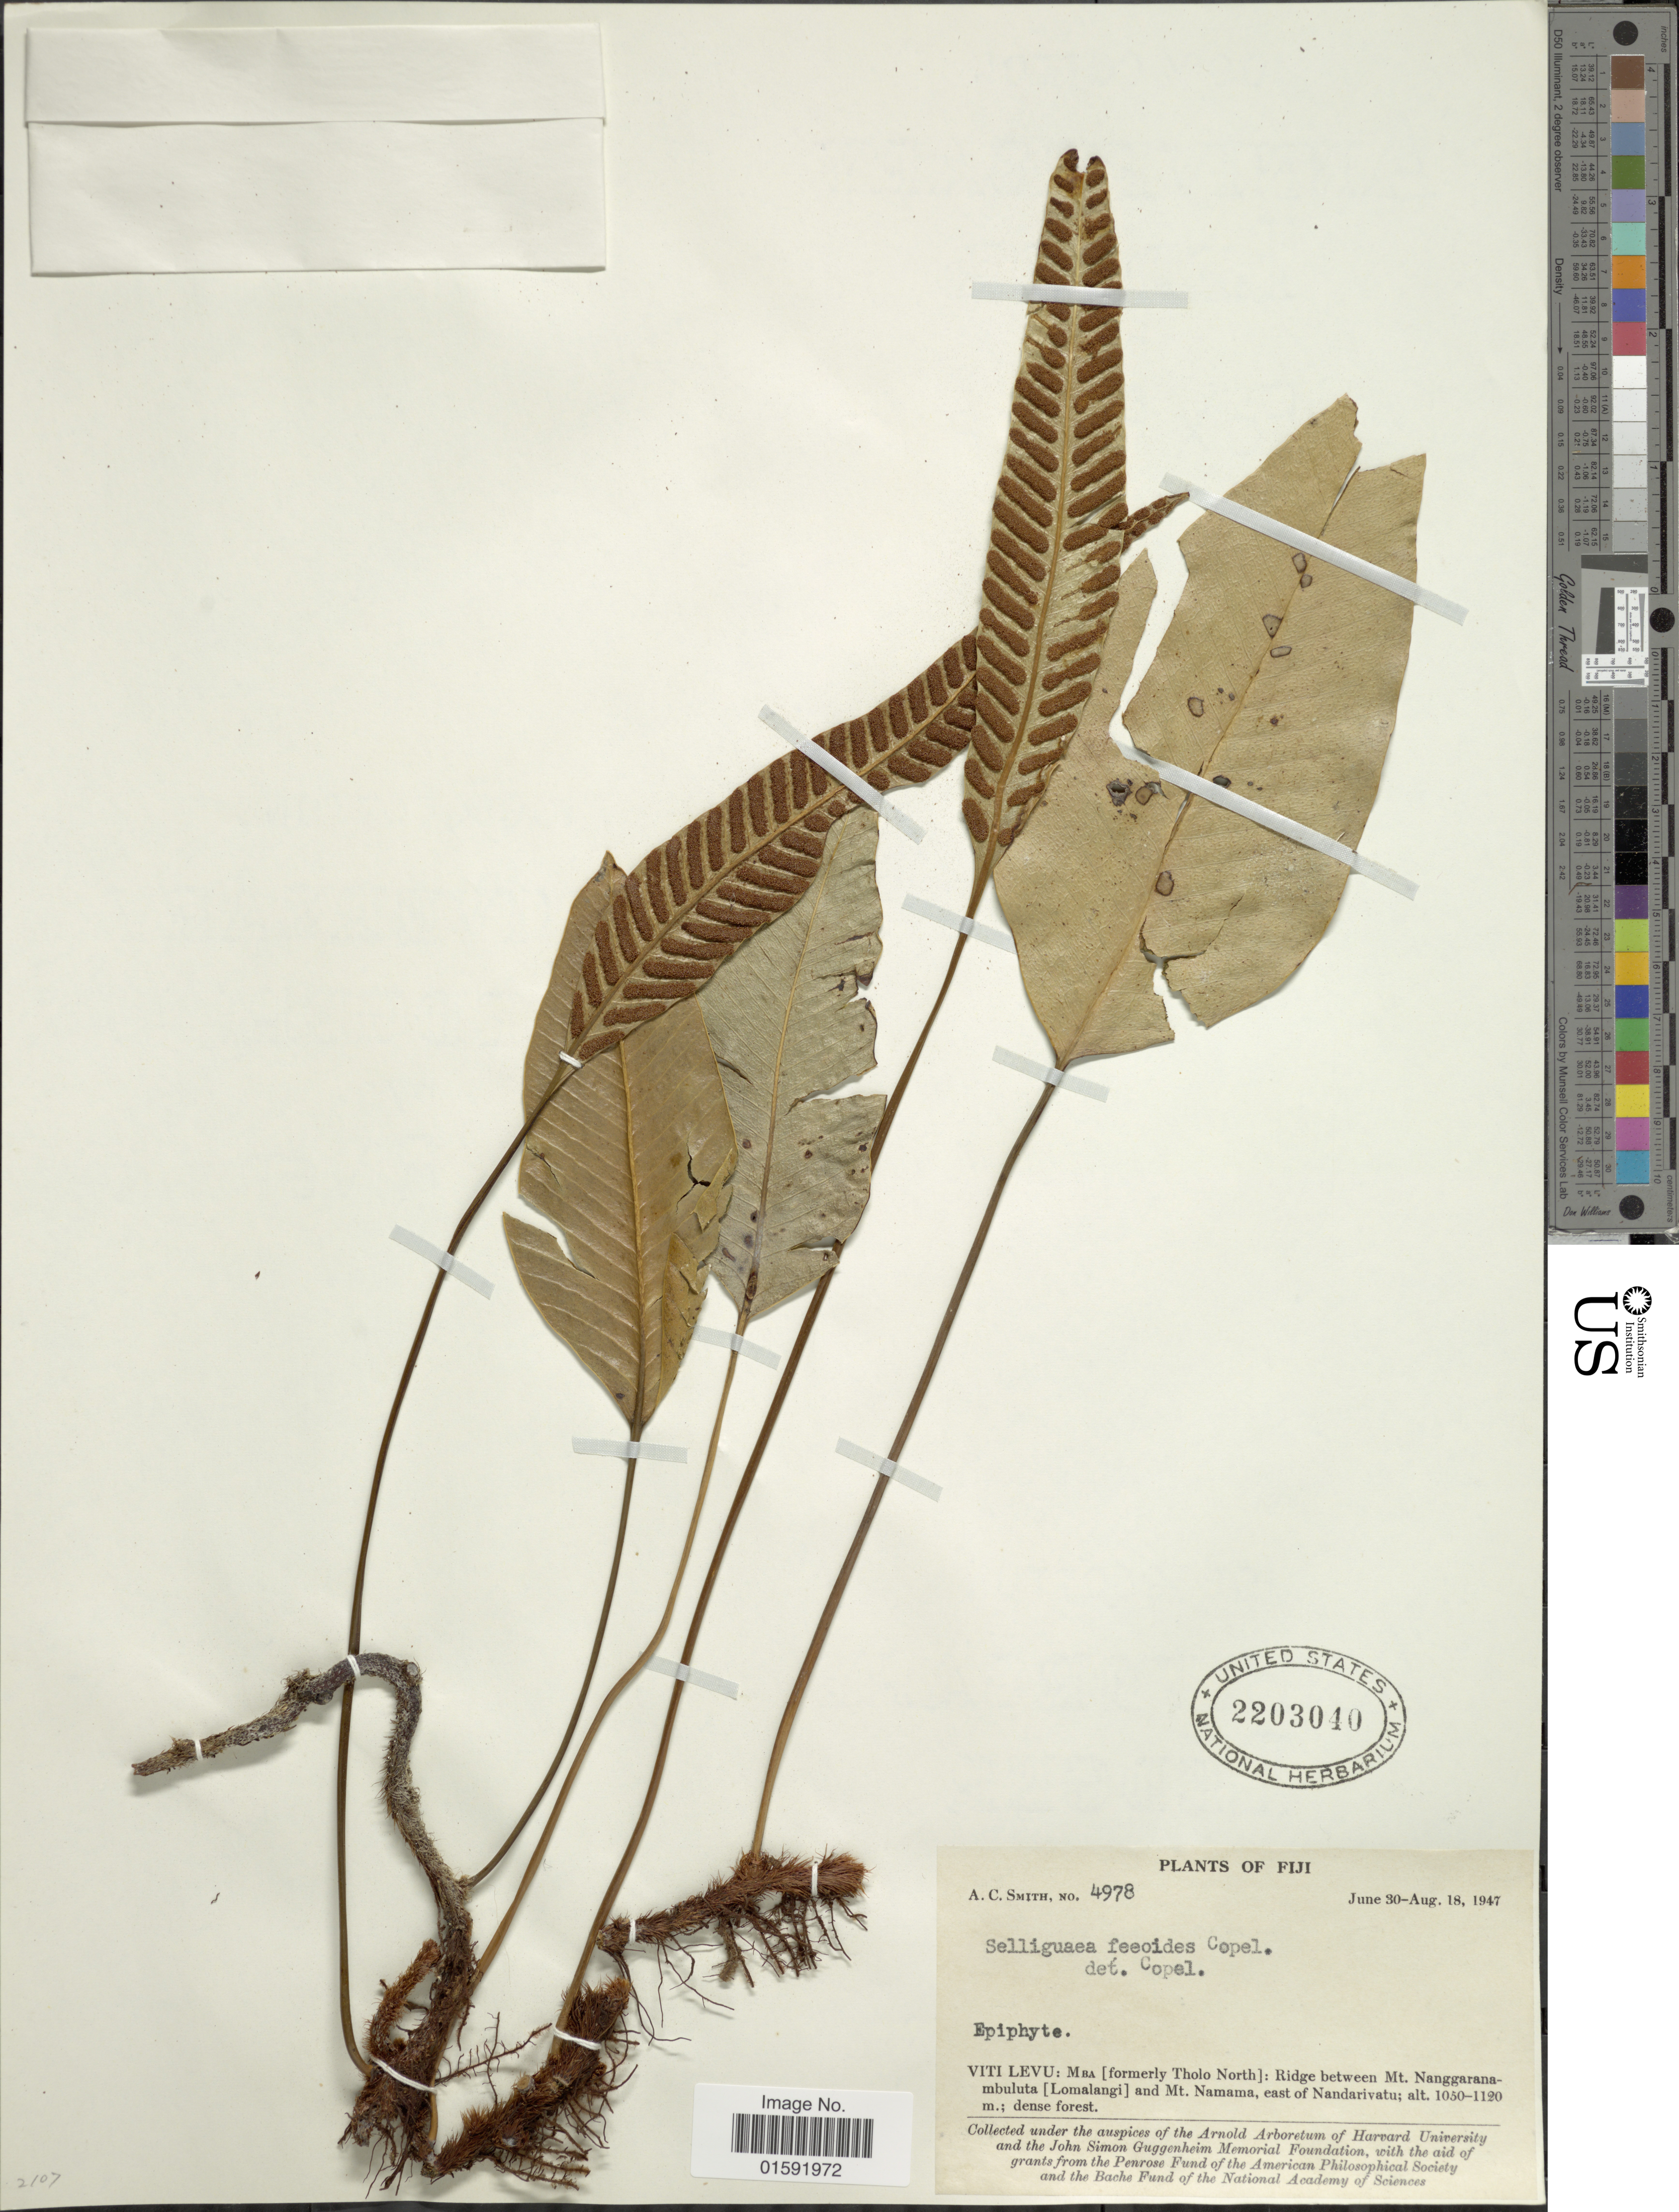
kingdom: Plantae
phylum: Tracheophyta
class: Polypodiopsida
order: Polypodiales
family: Polypodiaceae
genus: Selliguea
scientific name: Selliguea feeoides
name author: Copel.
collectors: A. C. Smith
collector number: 4978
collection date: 1947-06-30/1947-08-16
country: Fiji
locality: Viti Levu: Mba [formerly Tholo North]: Ridge between Mt. Nanggarana-mbuluta [Lomalangi] and Mt. Namama, east of Nandarivatu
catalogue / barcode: US 2203040